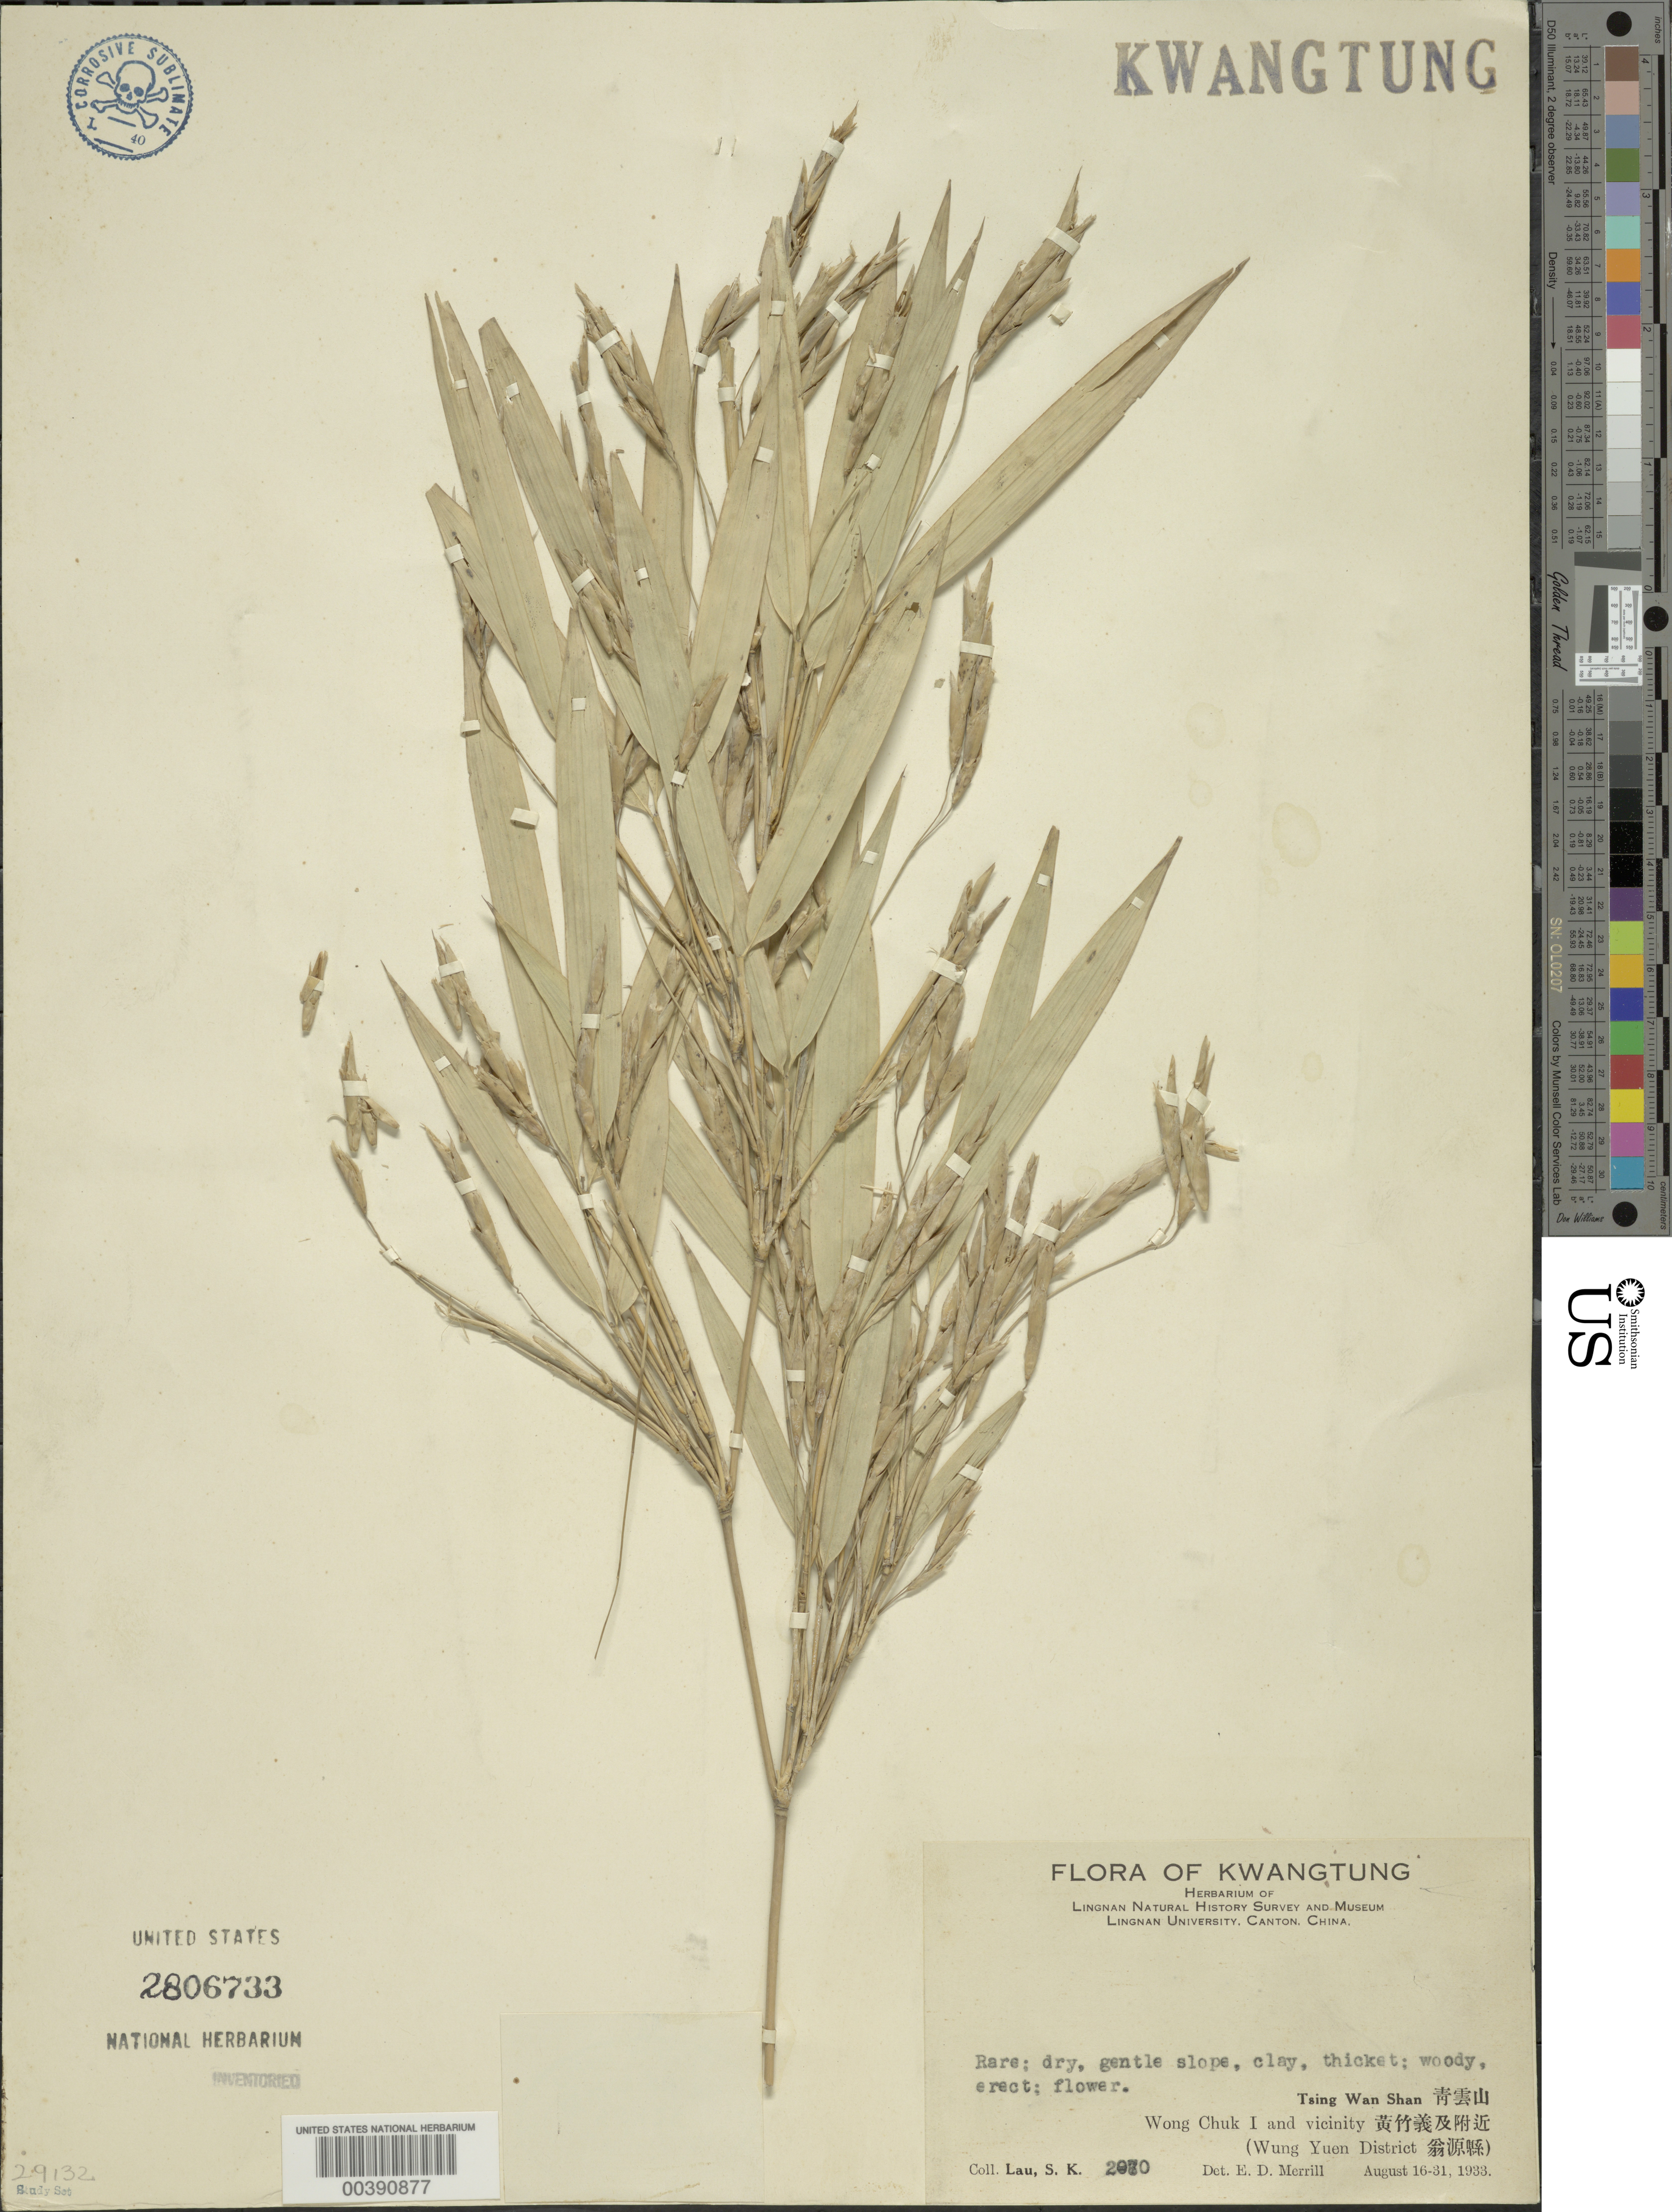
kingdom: Plantae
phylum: Tracheophyta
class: Liliopsida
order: Poales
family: Poaceae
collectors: S. K. Lau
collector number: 2070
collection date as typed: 16 Aug 1933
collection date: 1933-08-16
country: China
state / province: Guangdong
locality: Tsing wan shan, wong chuk i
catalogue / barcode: US 2806733